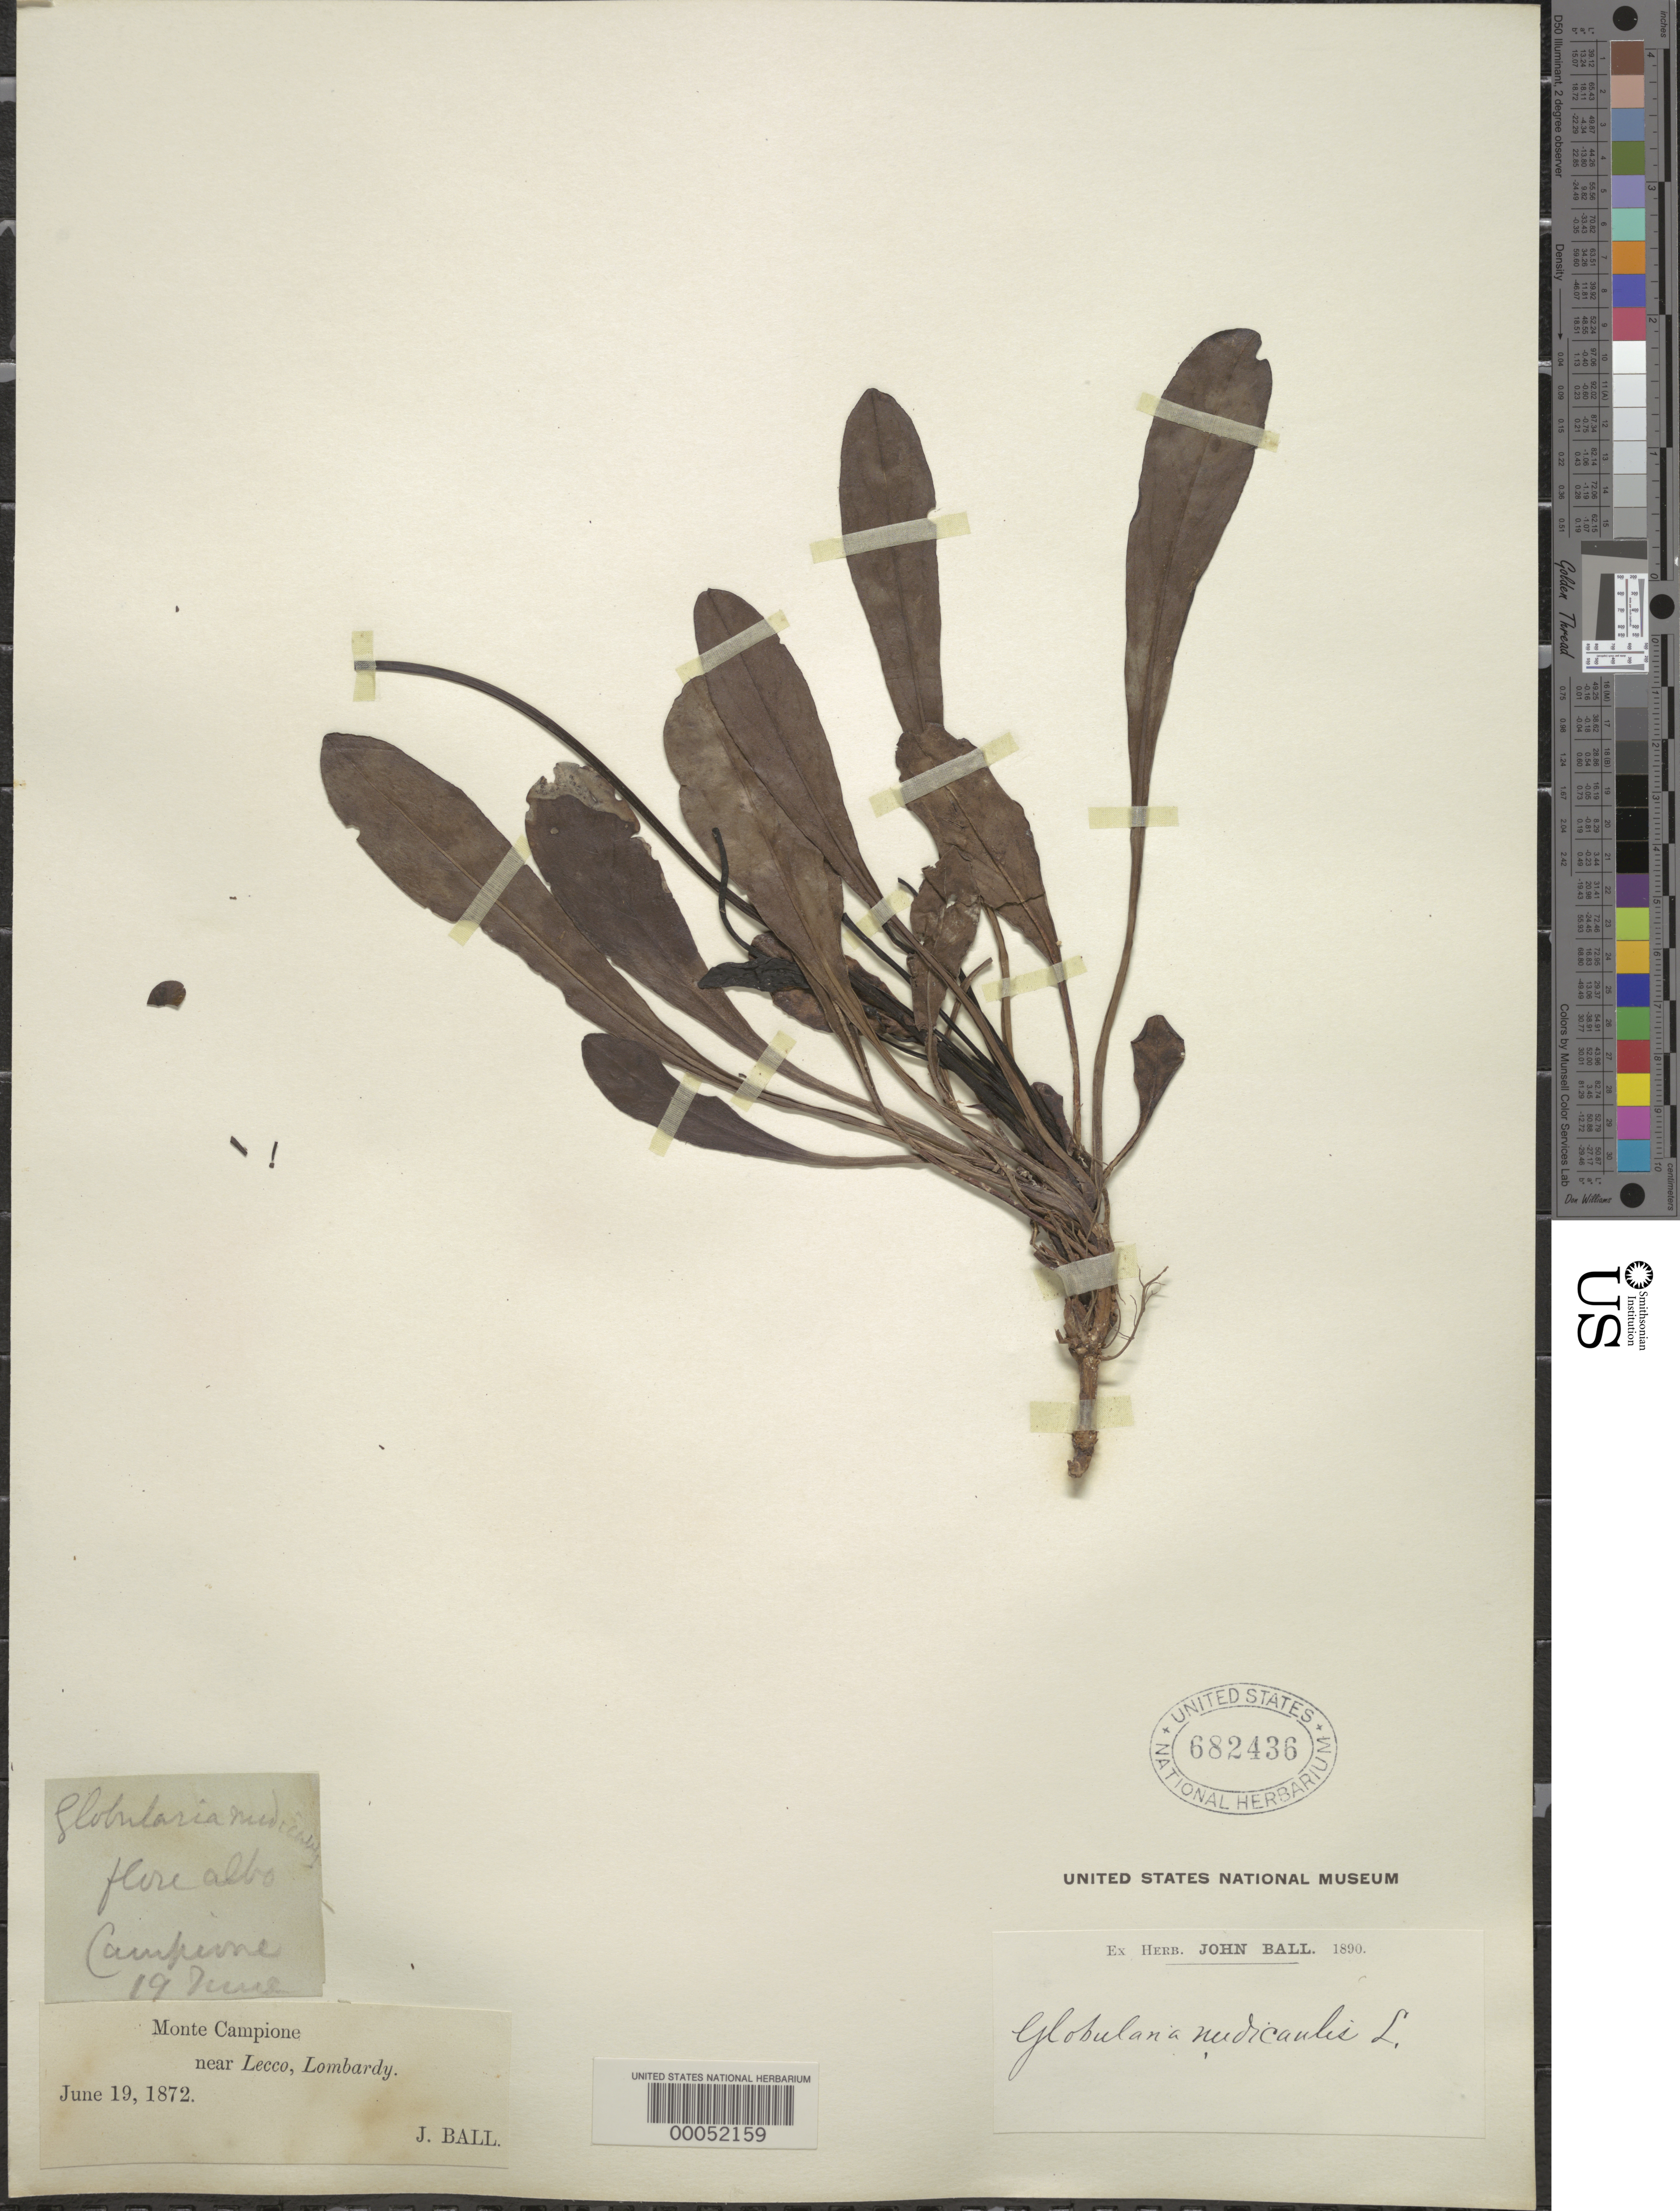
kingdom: Plantae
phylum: Tracheophyta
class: Magnoliopsida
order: Lamiales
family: Plantaginaceae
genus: Globularia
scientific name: Globularia nudicaulis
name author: L.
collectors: J. Ball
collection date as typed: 19 Jun 1872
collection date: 1872-06-19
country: Italy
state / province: Lombardy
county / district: Lecco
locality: Lecco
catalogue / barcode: US 682436